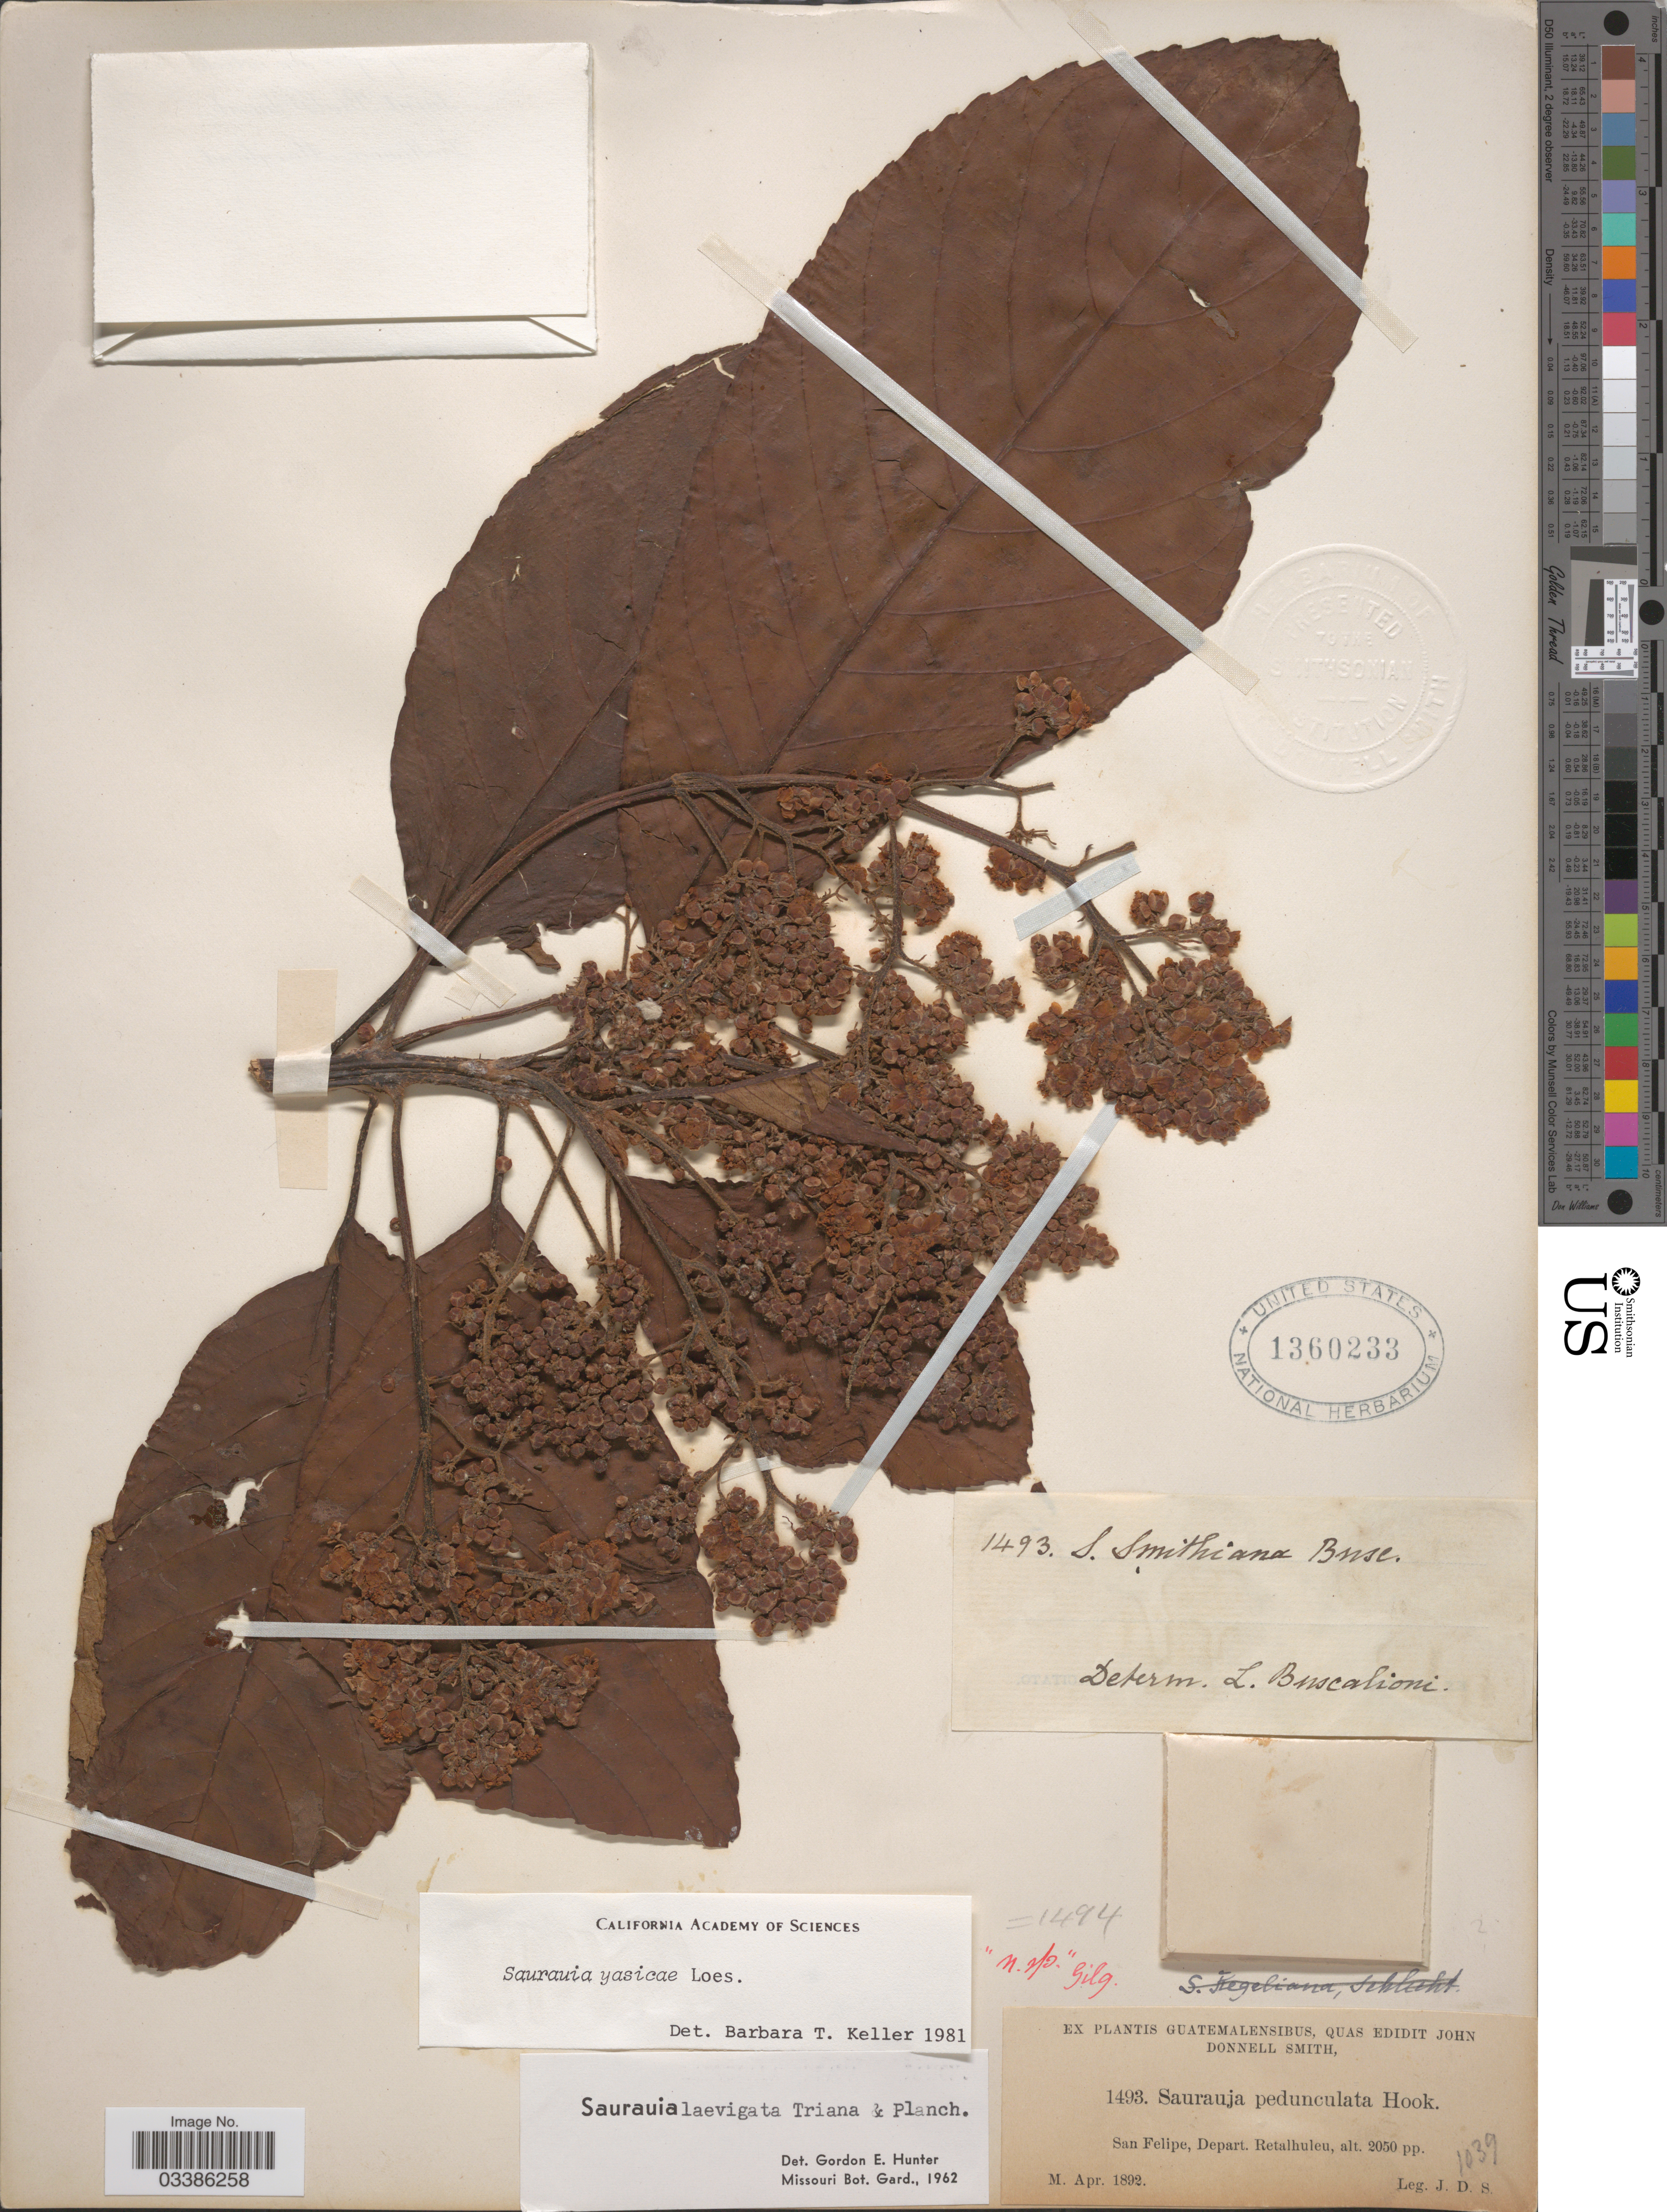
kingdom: Plantae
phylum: Tracheophyta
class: Magnoliopsida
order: Ericales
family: Actinidiaceae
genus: Saurauia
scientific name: Saurauia yasicae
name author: Loes.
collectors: J. Donnell Smith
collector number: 1493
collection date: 1892-04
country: Guatemala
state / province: Retalhuleu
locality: San Felipe, Depart. Retalhuleu.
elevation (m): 625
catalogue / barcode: US 1360233